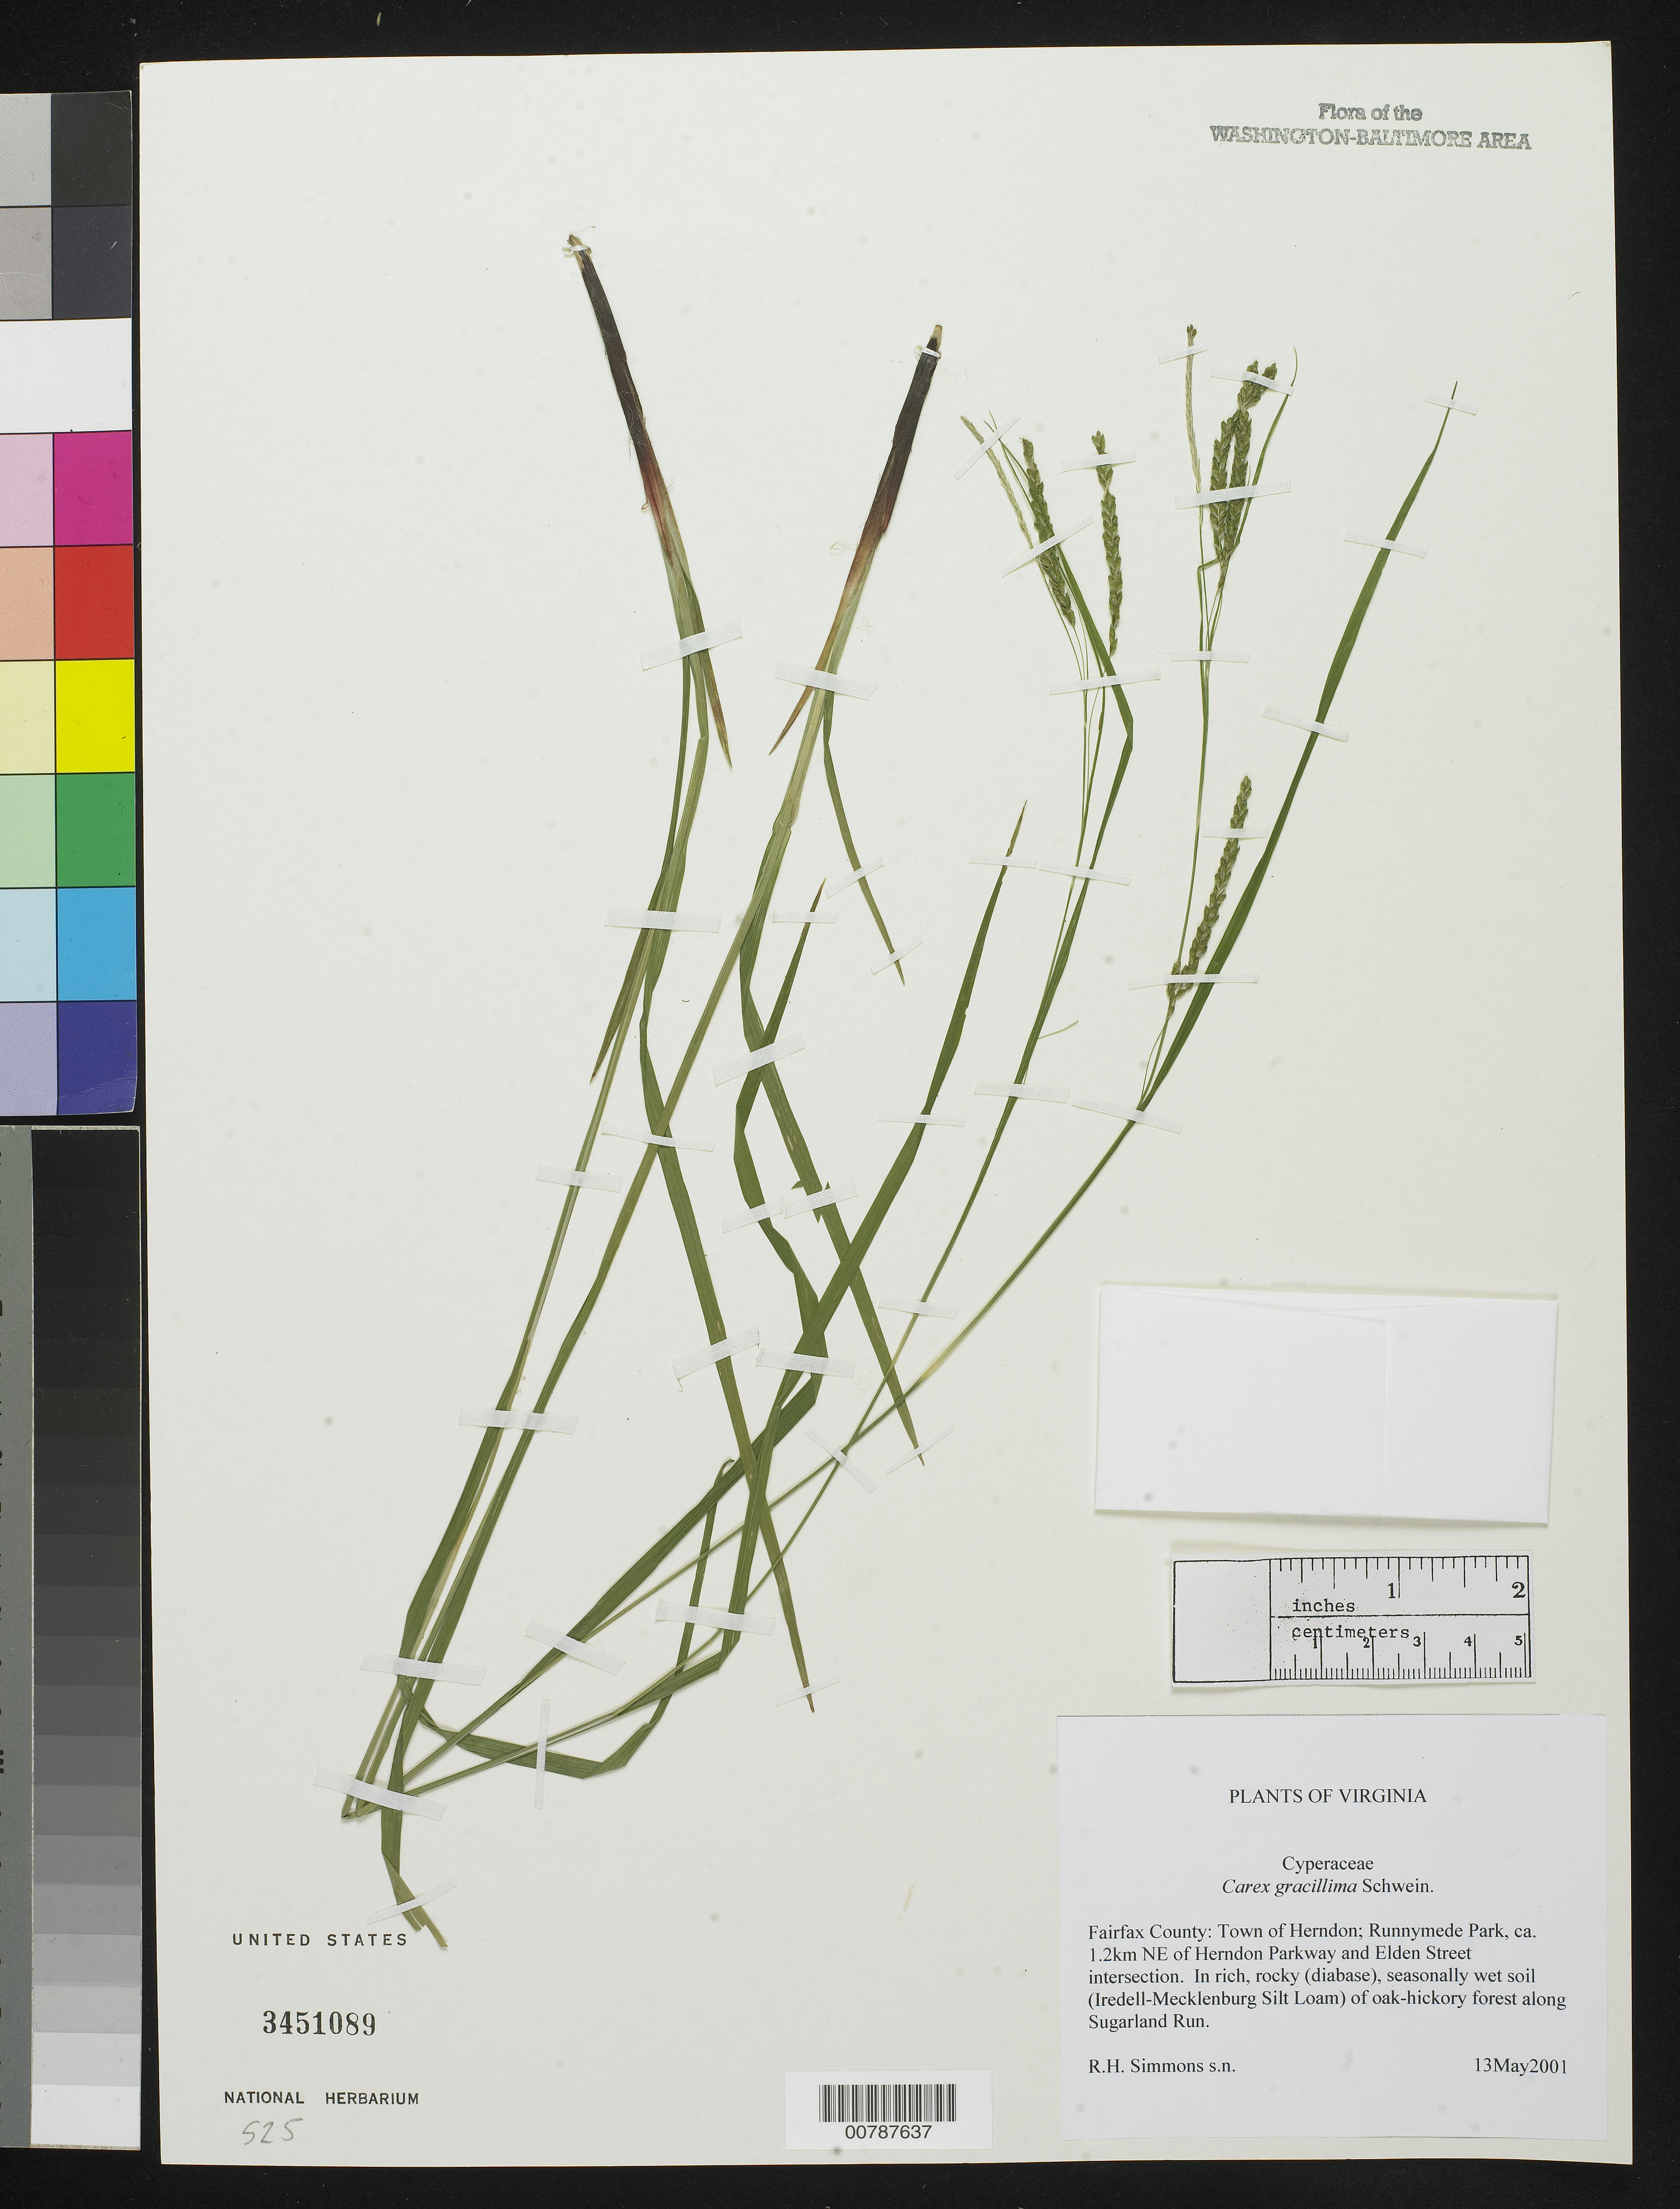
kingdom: Plantae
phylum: Tracheophyta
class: Liliopsida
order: Poales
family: Cyperaceae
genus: Carex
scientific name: Carex gracillima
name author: Schwein.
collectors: R. H. Simmons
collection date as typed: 13 May 2001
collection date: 2001-05-13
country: United States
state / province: Virginia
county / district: Fairfax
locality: Town of Herndon; Runnymede Park, ca. 1.2 km NE of Herndon Parkway and Elden Street intersection.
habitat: In rich, rocky (diabase), seasonally wet soil (Iredell-Mecklenburg Silt Loam) of oak-hickory forest along Sugarland Run.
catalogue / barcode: US 3451089